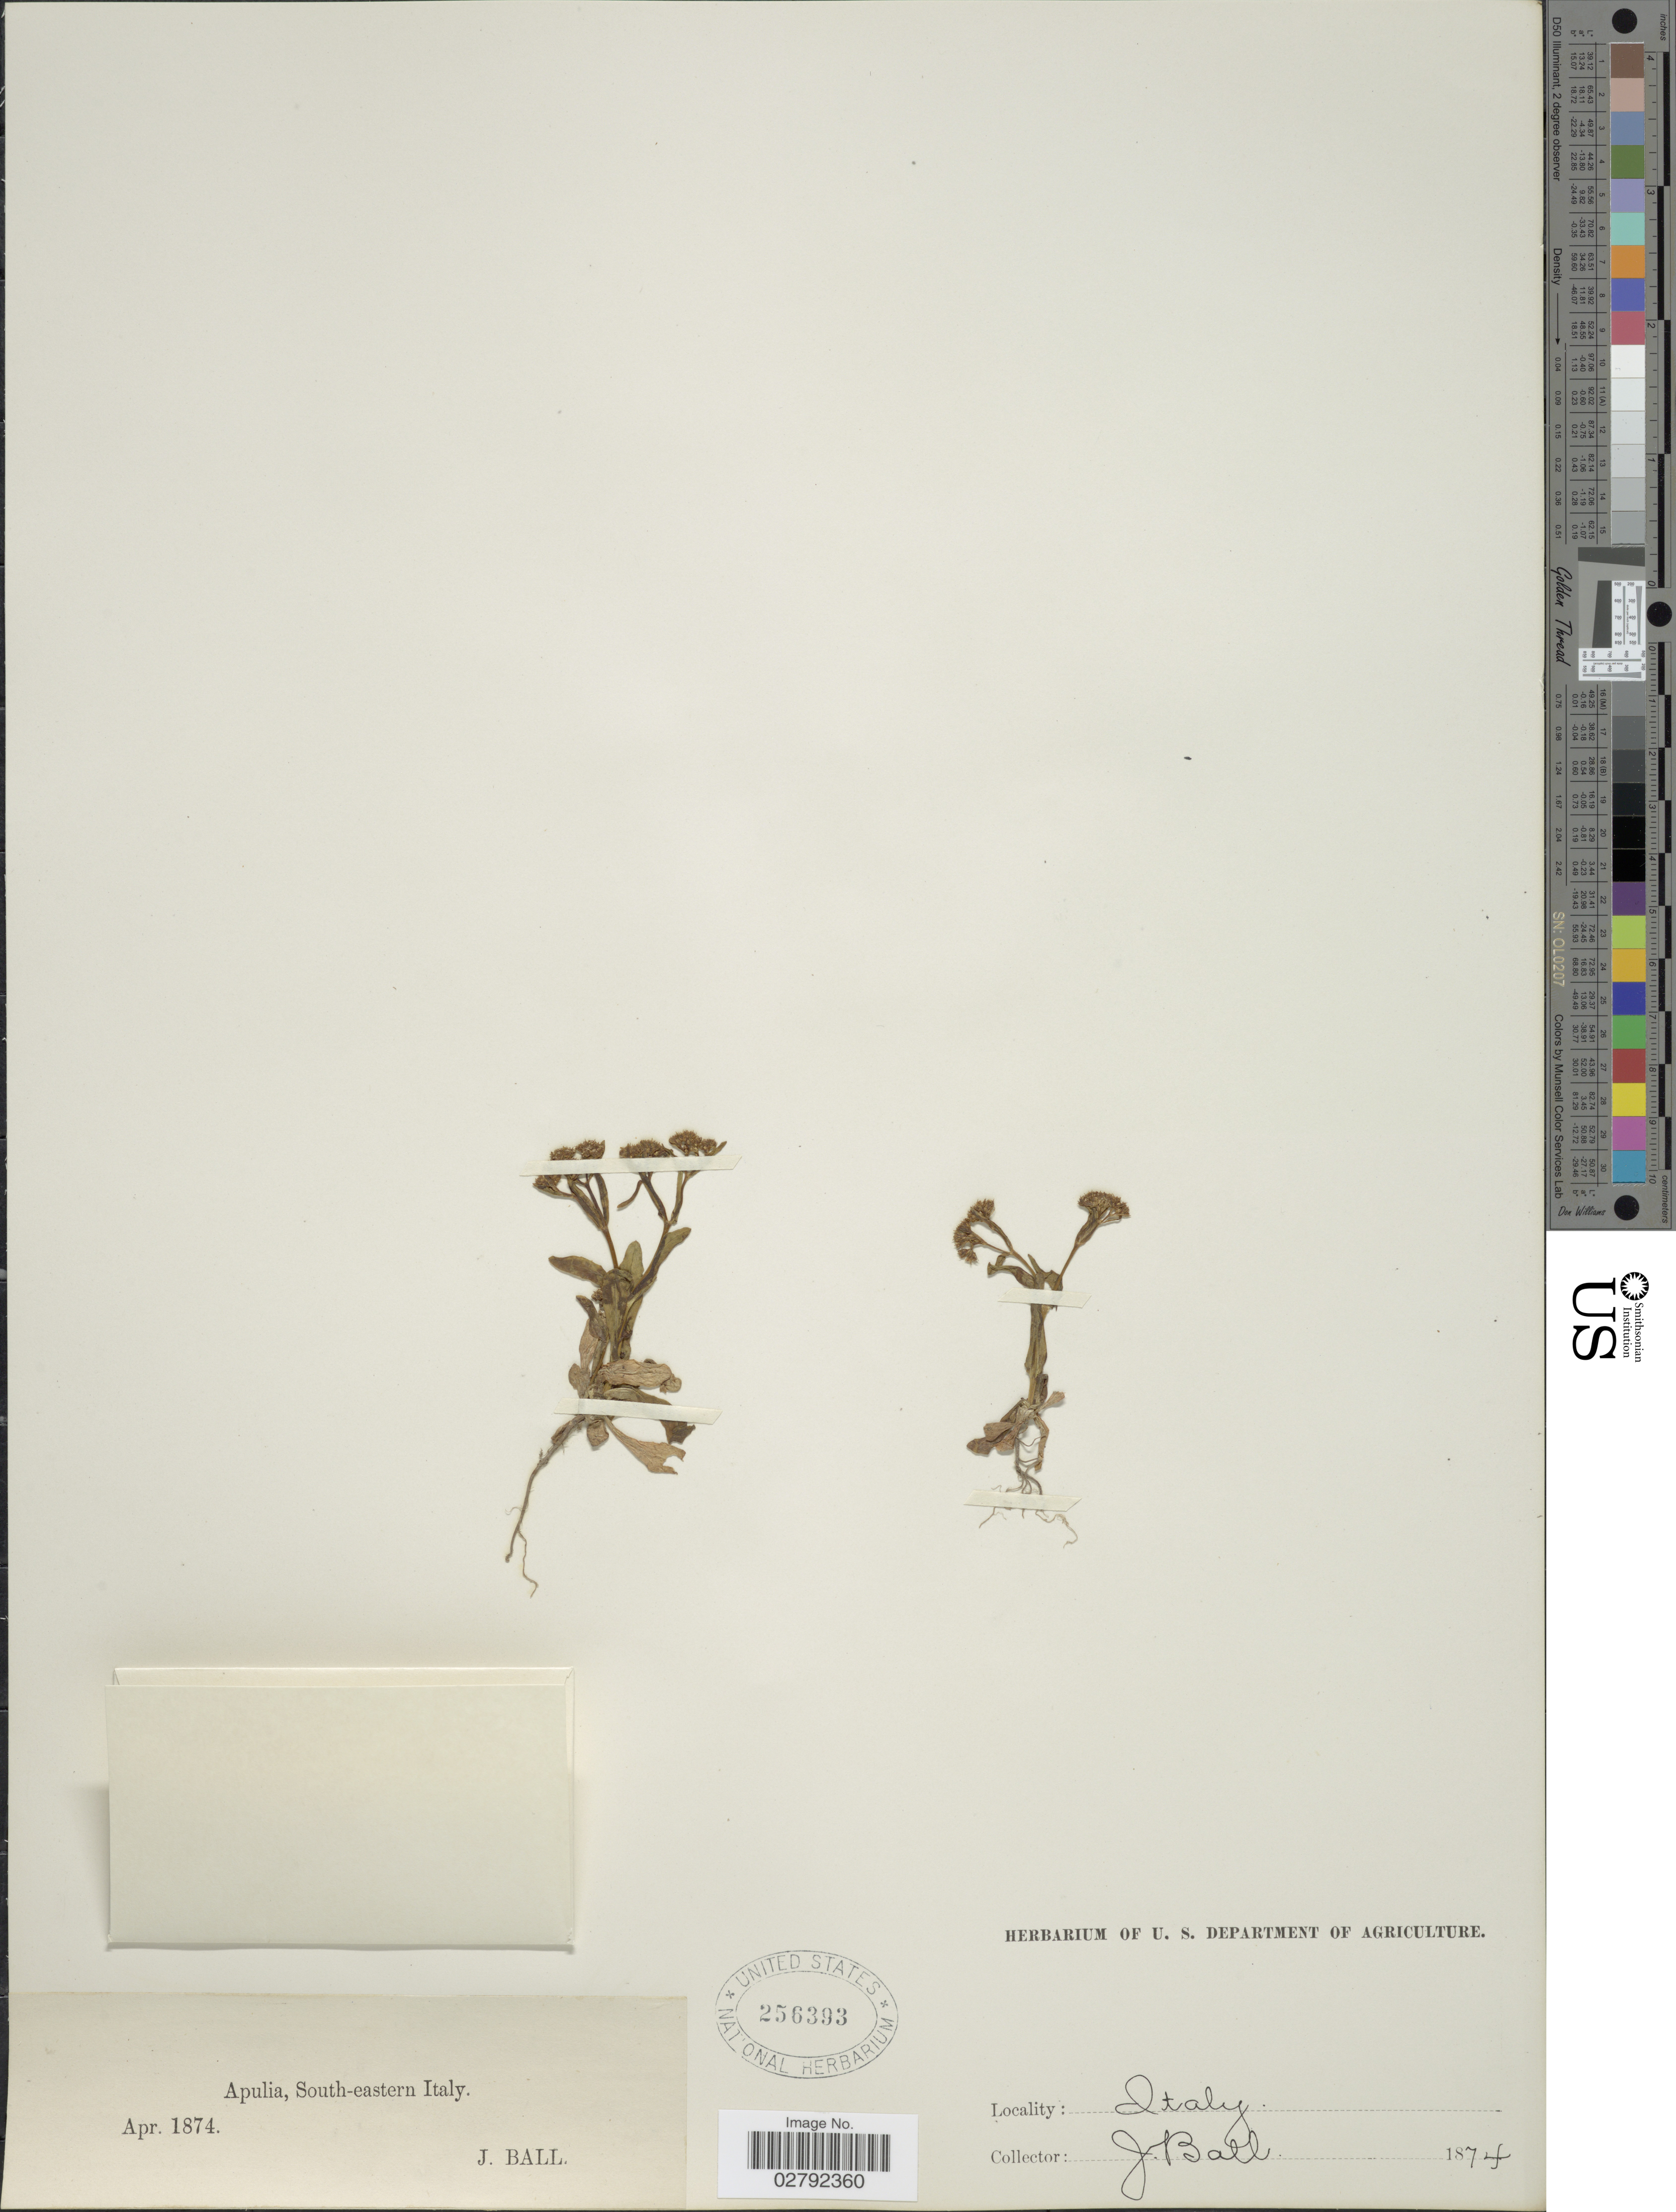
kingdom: Plantae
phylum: Tracheophyta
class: Magnoliopsida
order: Dipsacales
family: Caprifoliaceae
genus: Valerianella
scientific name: Valerianella sp.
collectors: J. Ball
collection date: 1874-04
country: Italy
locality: Apulia, South-eastern Italy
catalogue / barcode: US 256393